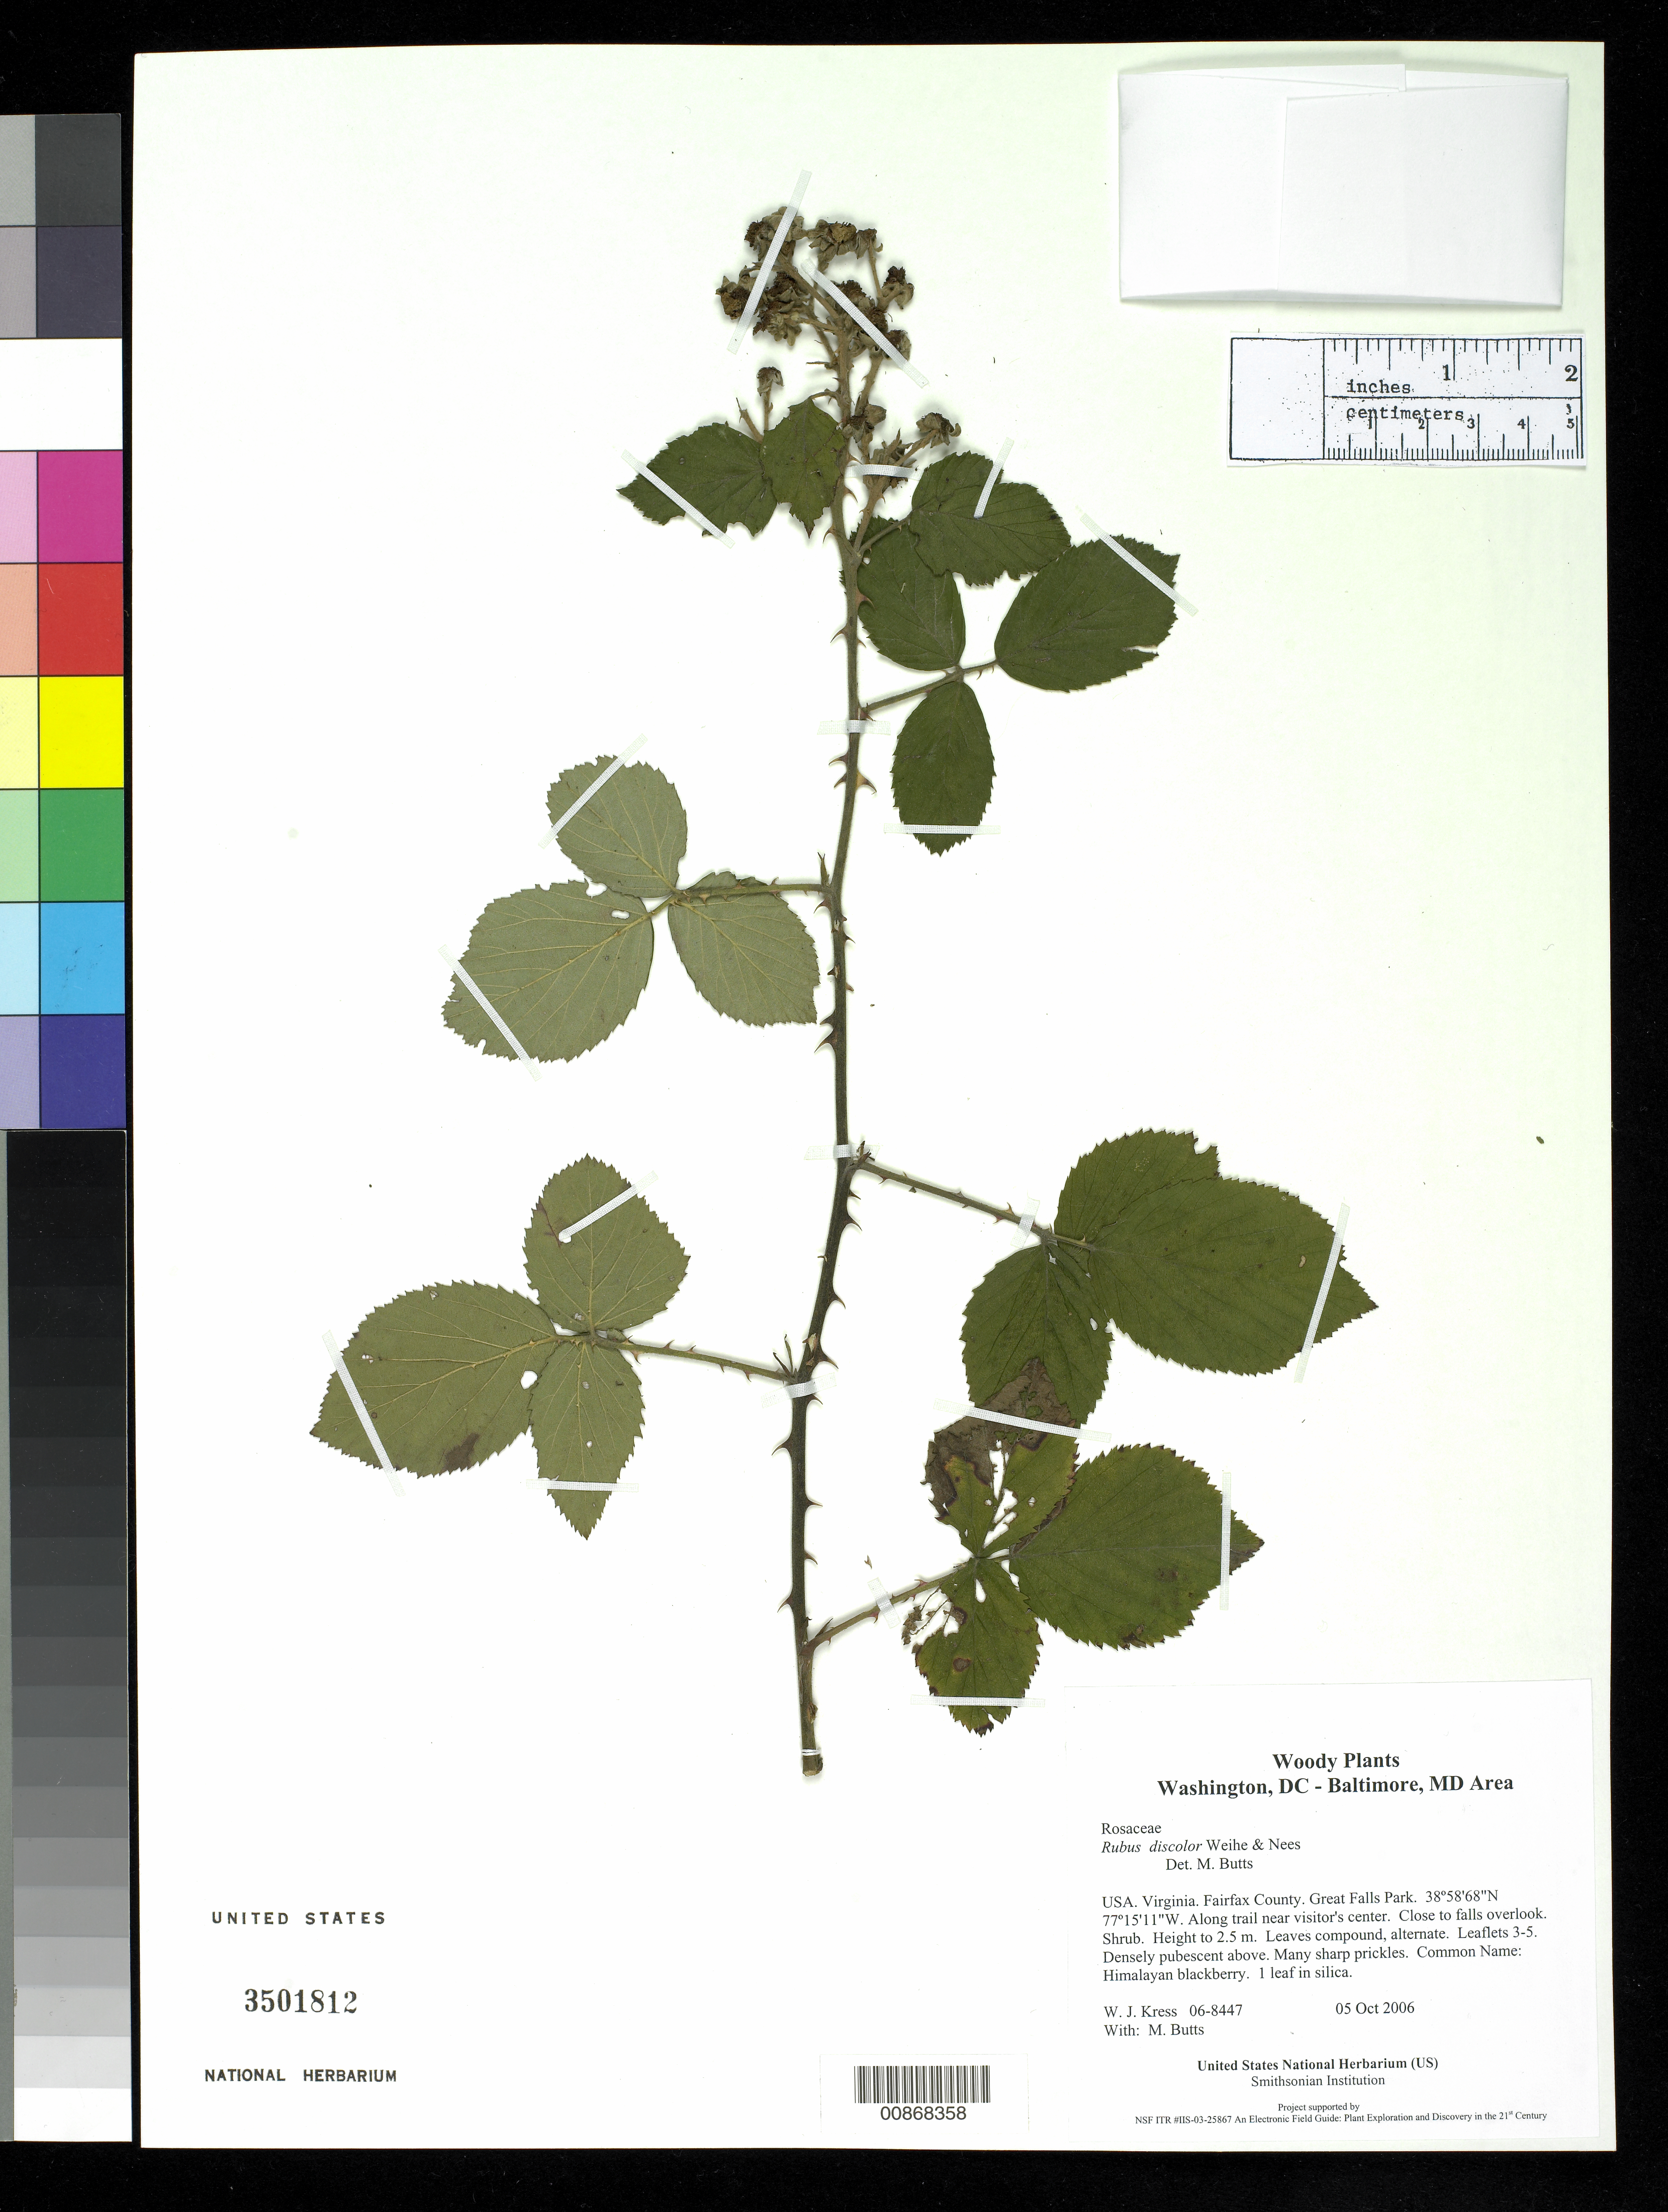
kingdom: Plantae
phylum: Tracheophyta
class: Magnoliopsida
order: Rosales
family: Rosaceae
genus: Rubus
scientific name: Rubus discolor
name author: Weihe & Nees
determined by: Butts, M. B.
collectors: W. J. Kress & M. B. Butts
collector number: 06-8447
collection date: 2006-10-05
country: United States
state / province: Virginia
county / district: Fairfax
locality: Great Falls Park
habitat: Along trail near visitor's center. Close to falls overlook.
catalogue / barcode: US 3501812